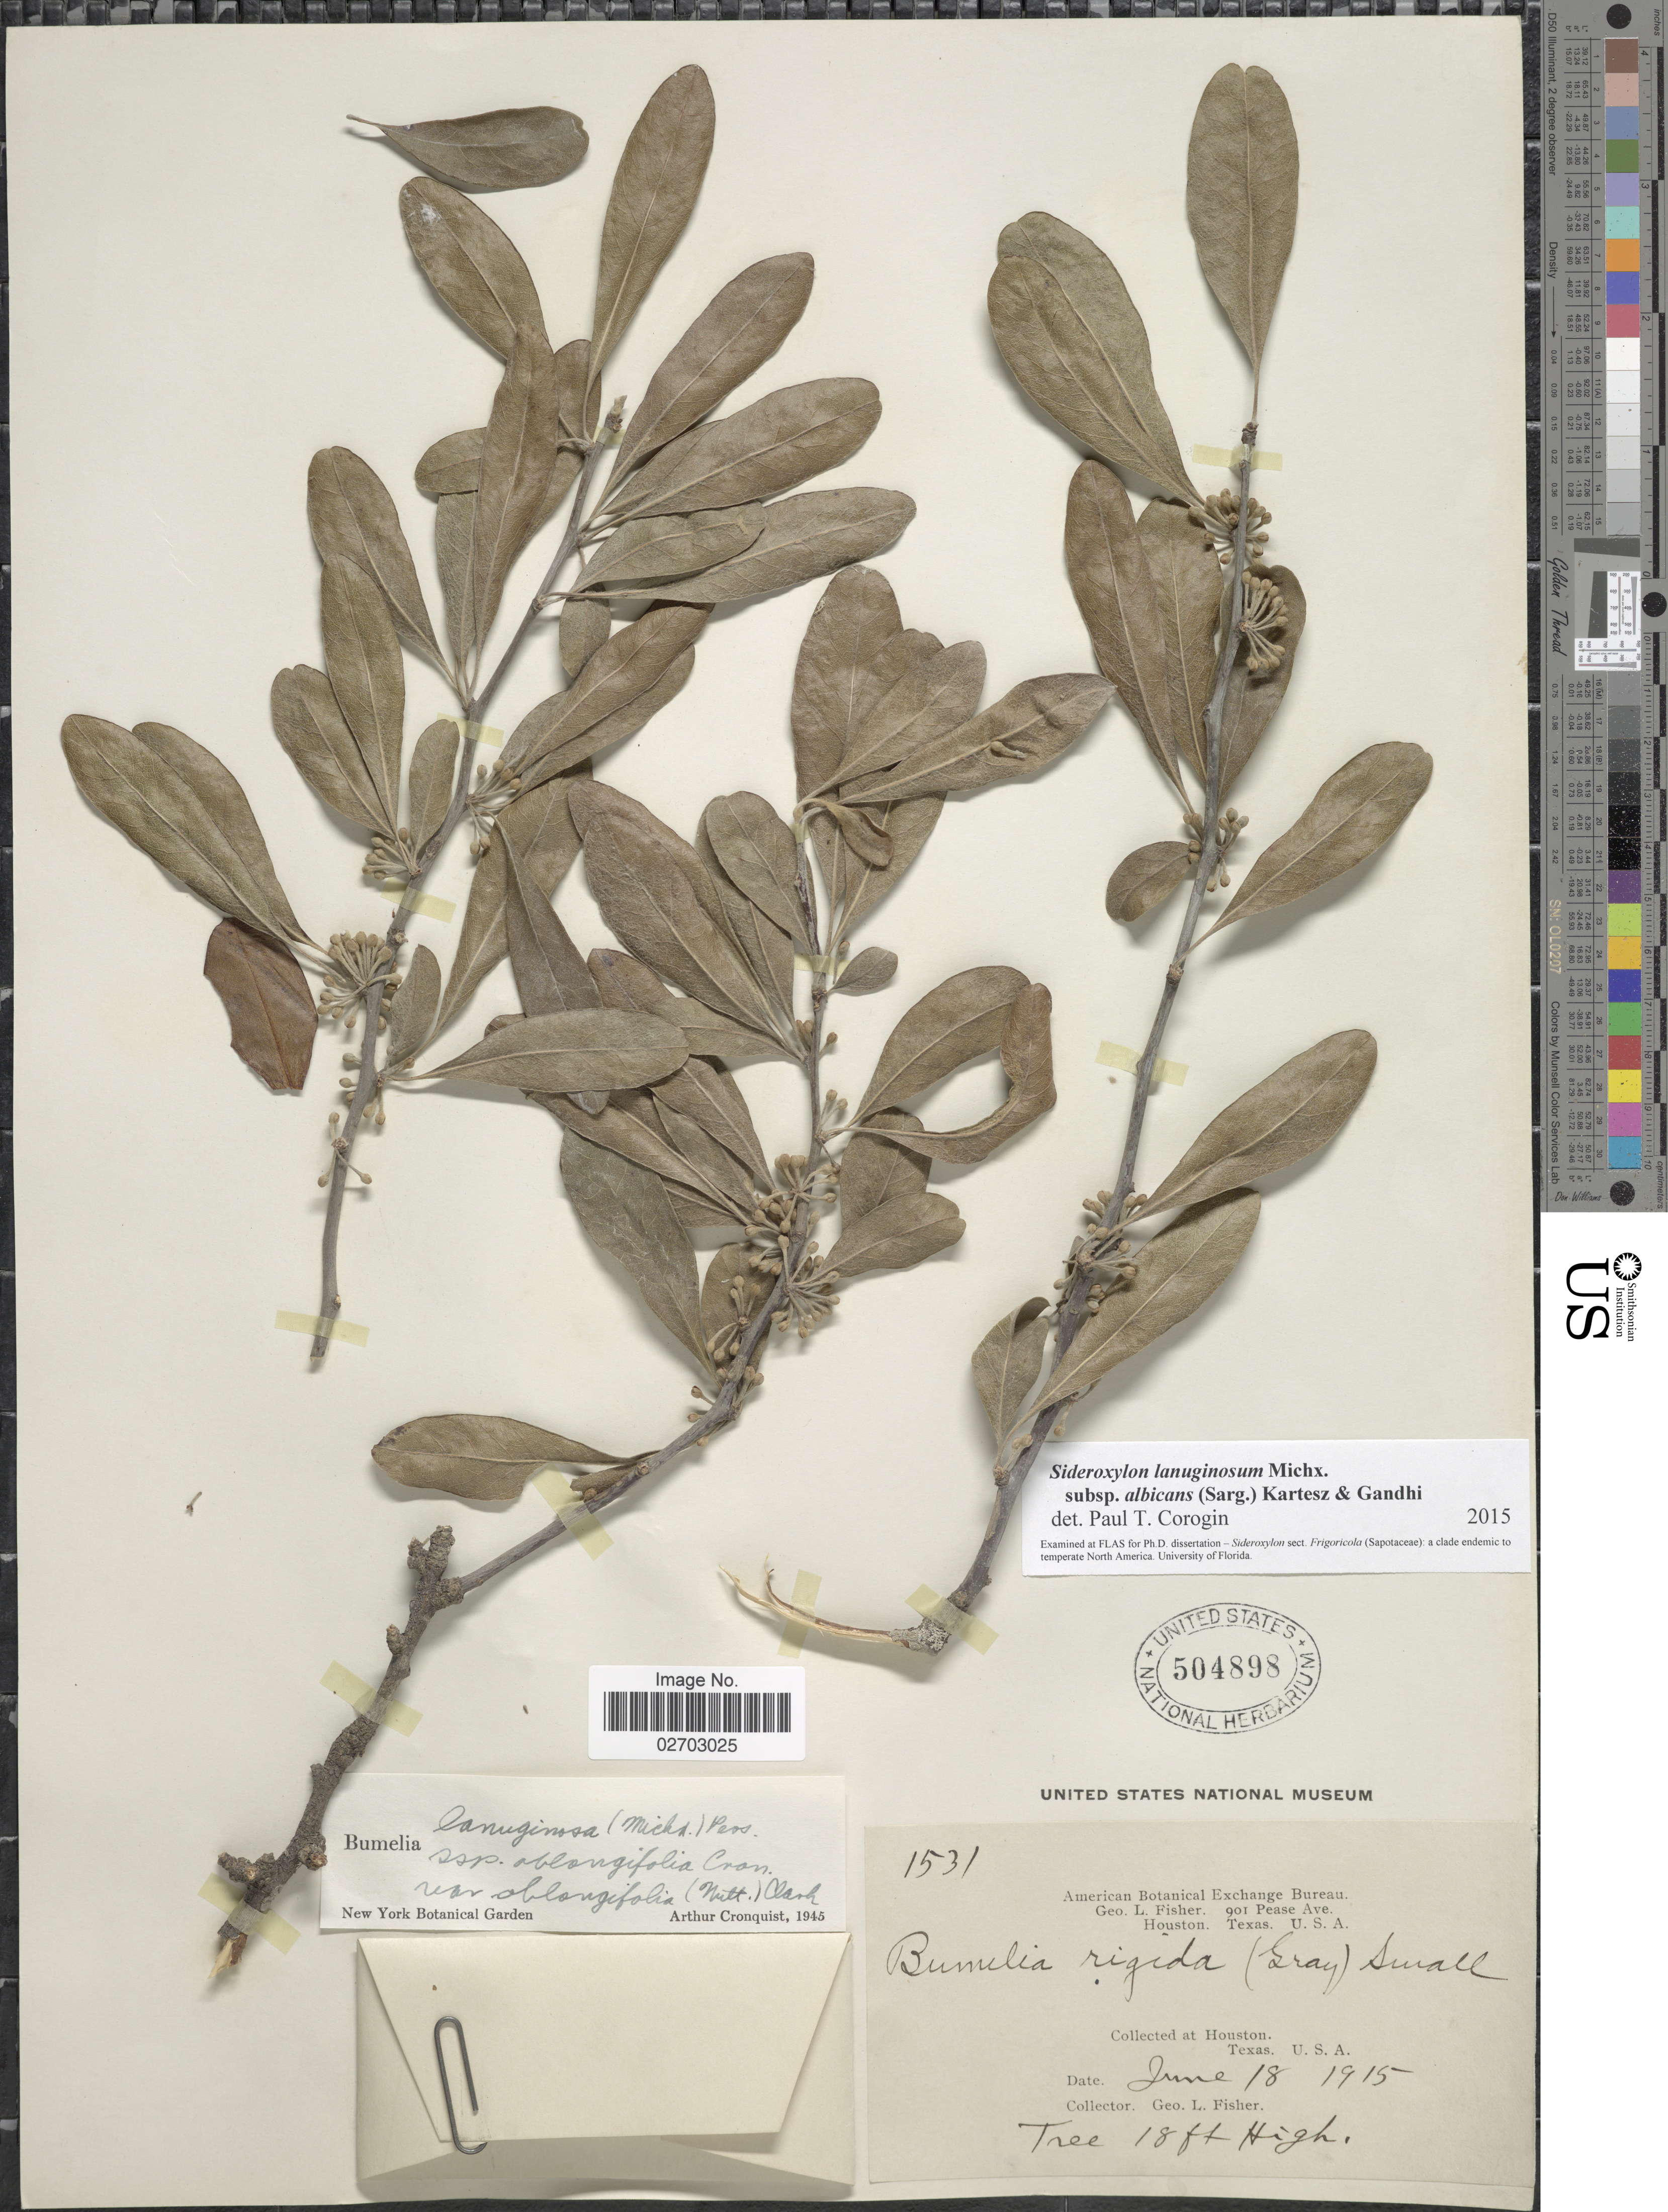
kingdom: Plantae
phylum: Tracheophyta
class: Magnoliopsida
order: Ericales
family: Sapotaceae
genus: Sideroxylon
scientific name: Sideroxylon lanuginosum subsp. albicans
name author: (Sarg.) Kartesz & Gandhi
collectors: G. L. Fisher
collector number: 1531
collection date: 1915-06-18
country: United States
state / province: Texas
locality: Houston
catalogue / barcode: US 504898